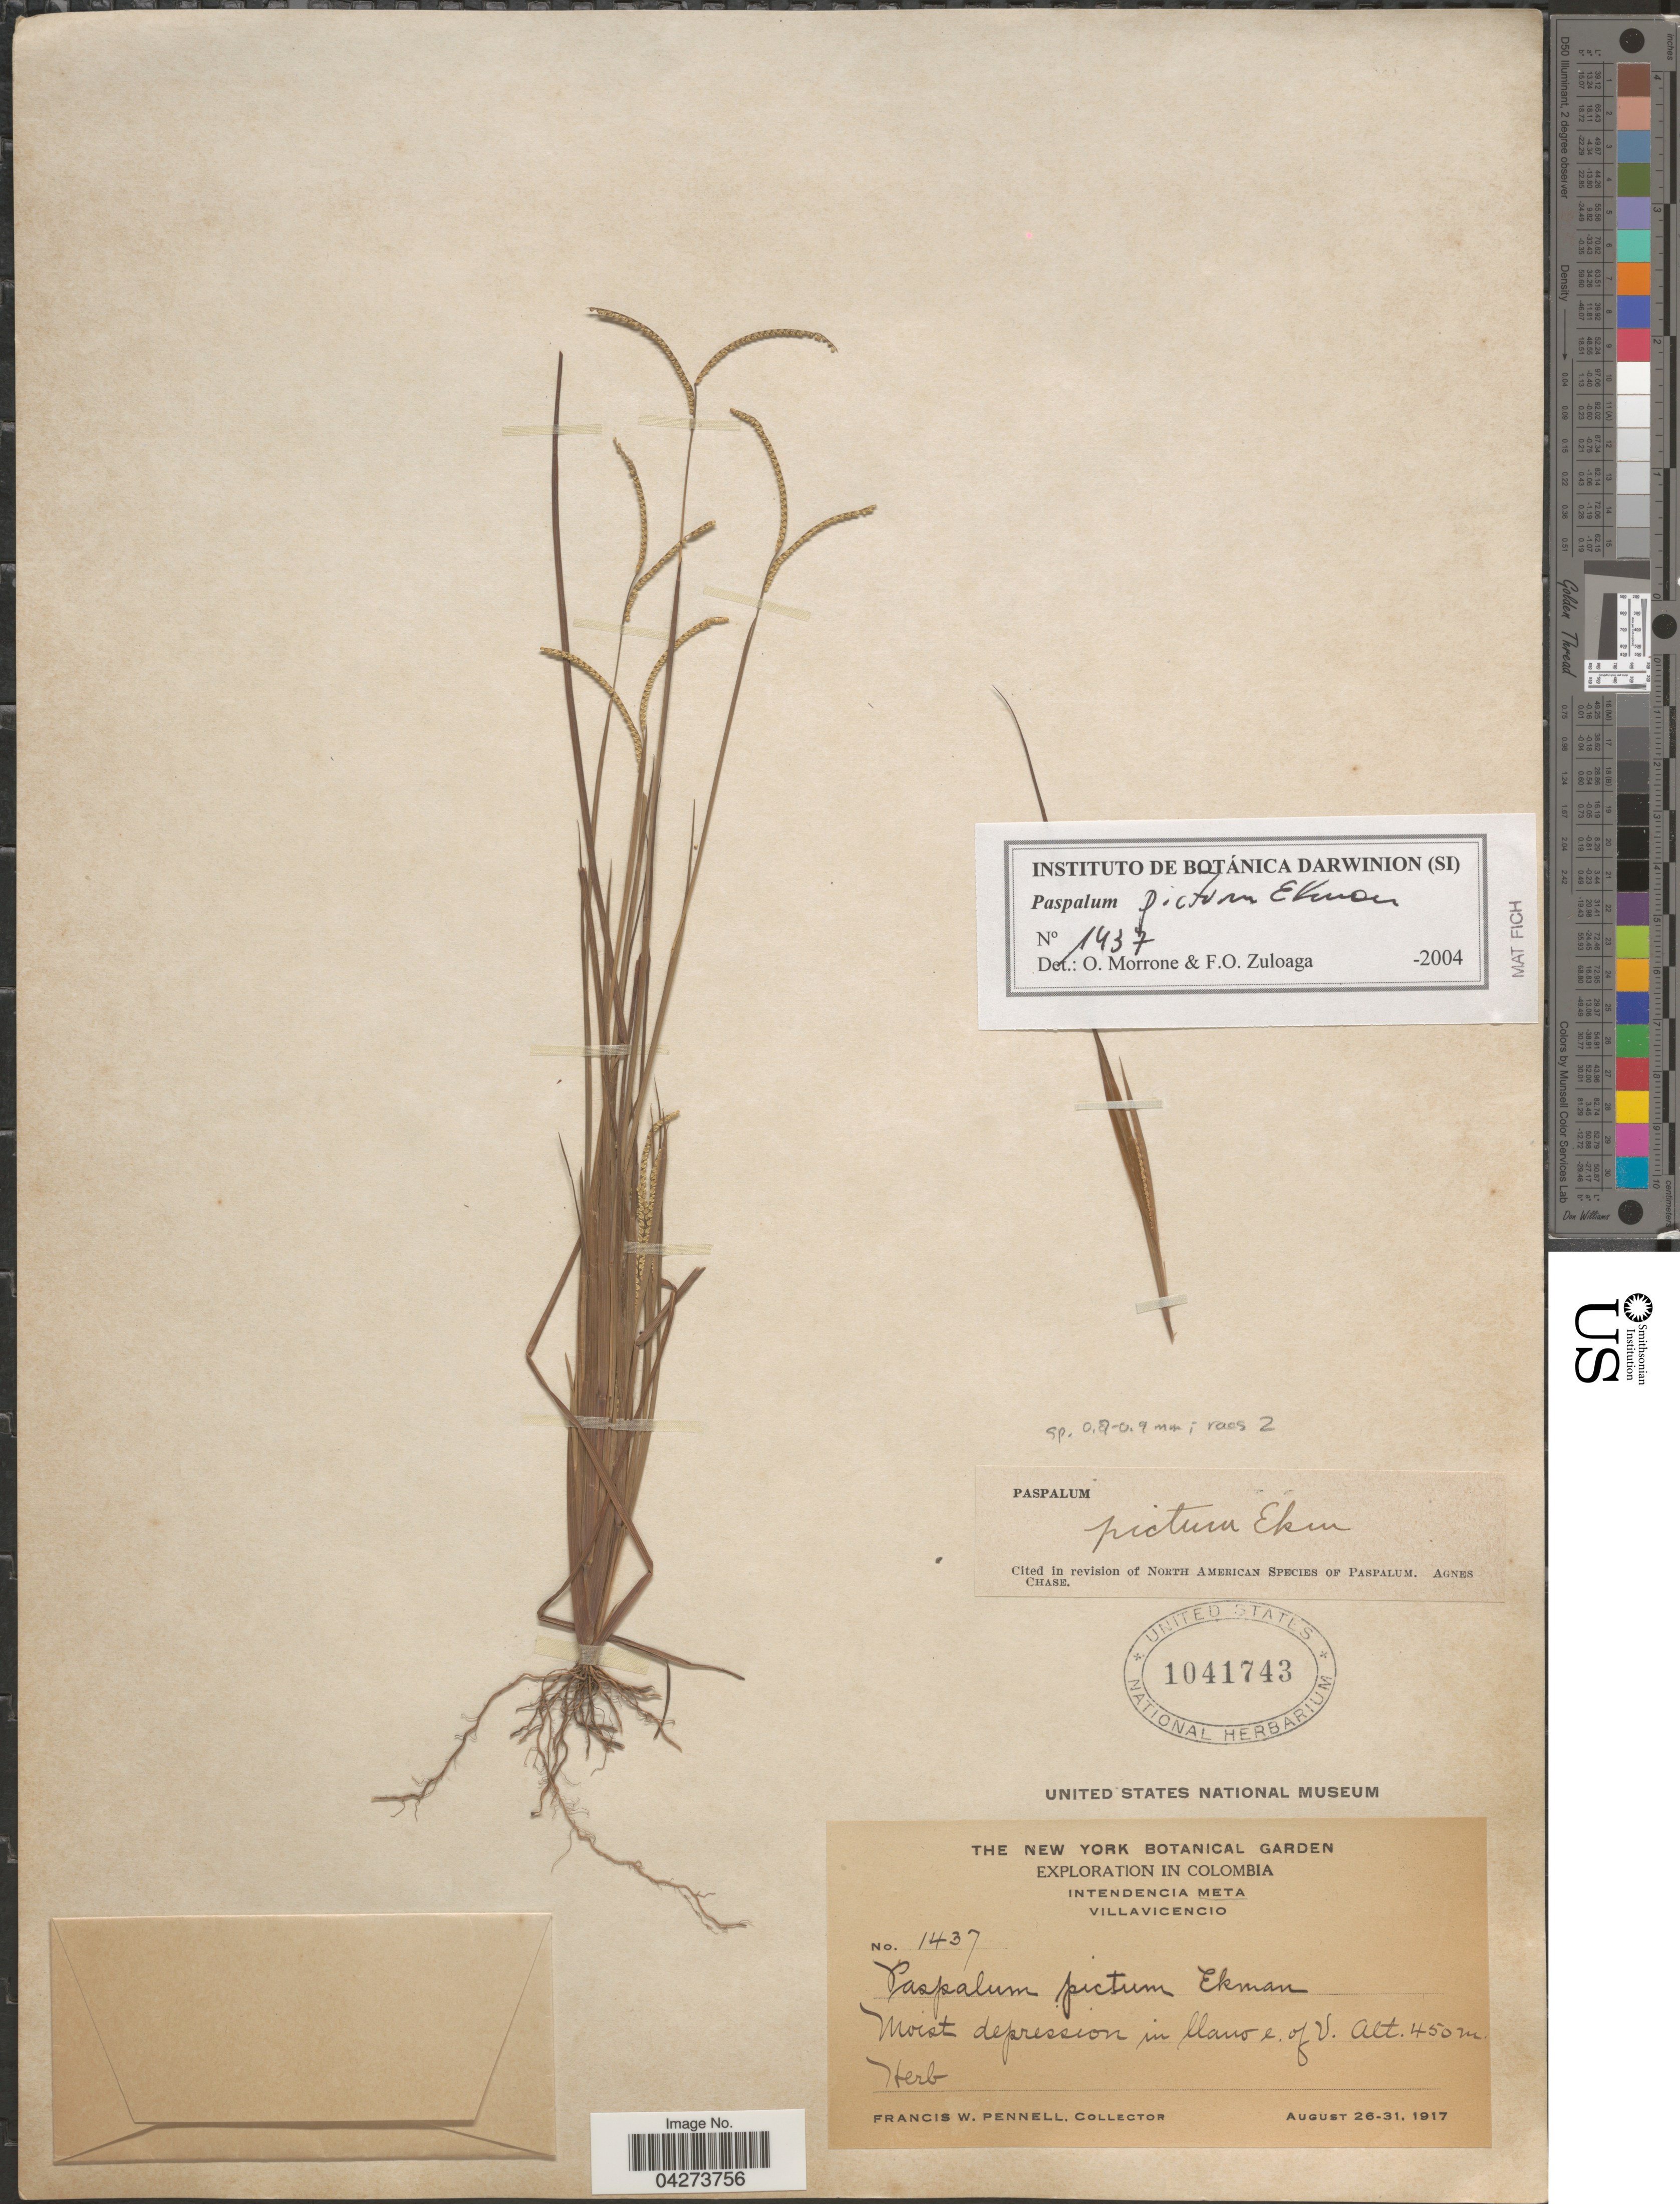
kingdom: Plantae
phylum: Tracheophyta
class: Liliopsida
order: Poales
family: Poaceae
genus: Paspalum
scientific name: Paspalum pictum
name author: Ekman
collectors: F. W. Pennell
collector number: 1437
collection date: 1917-08-26/1917-08-31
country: Colombia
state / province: Meta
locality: Exploration in Colombia. Intendencia Meta. Villavicencio.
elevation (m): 450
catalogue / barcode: US 1041743